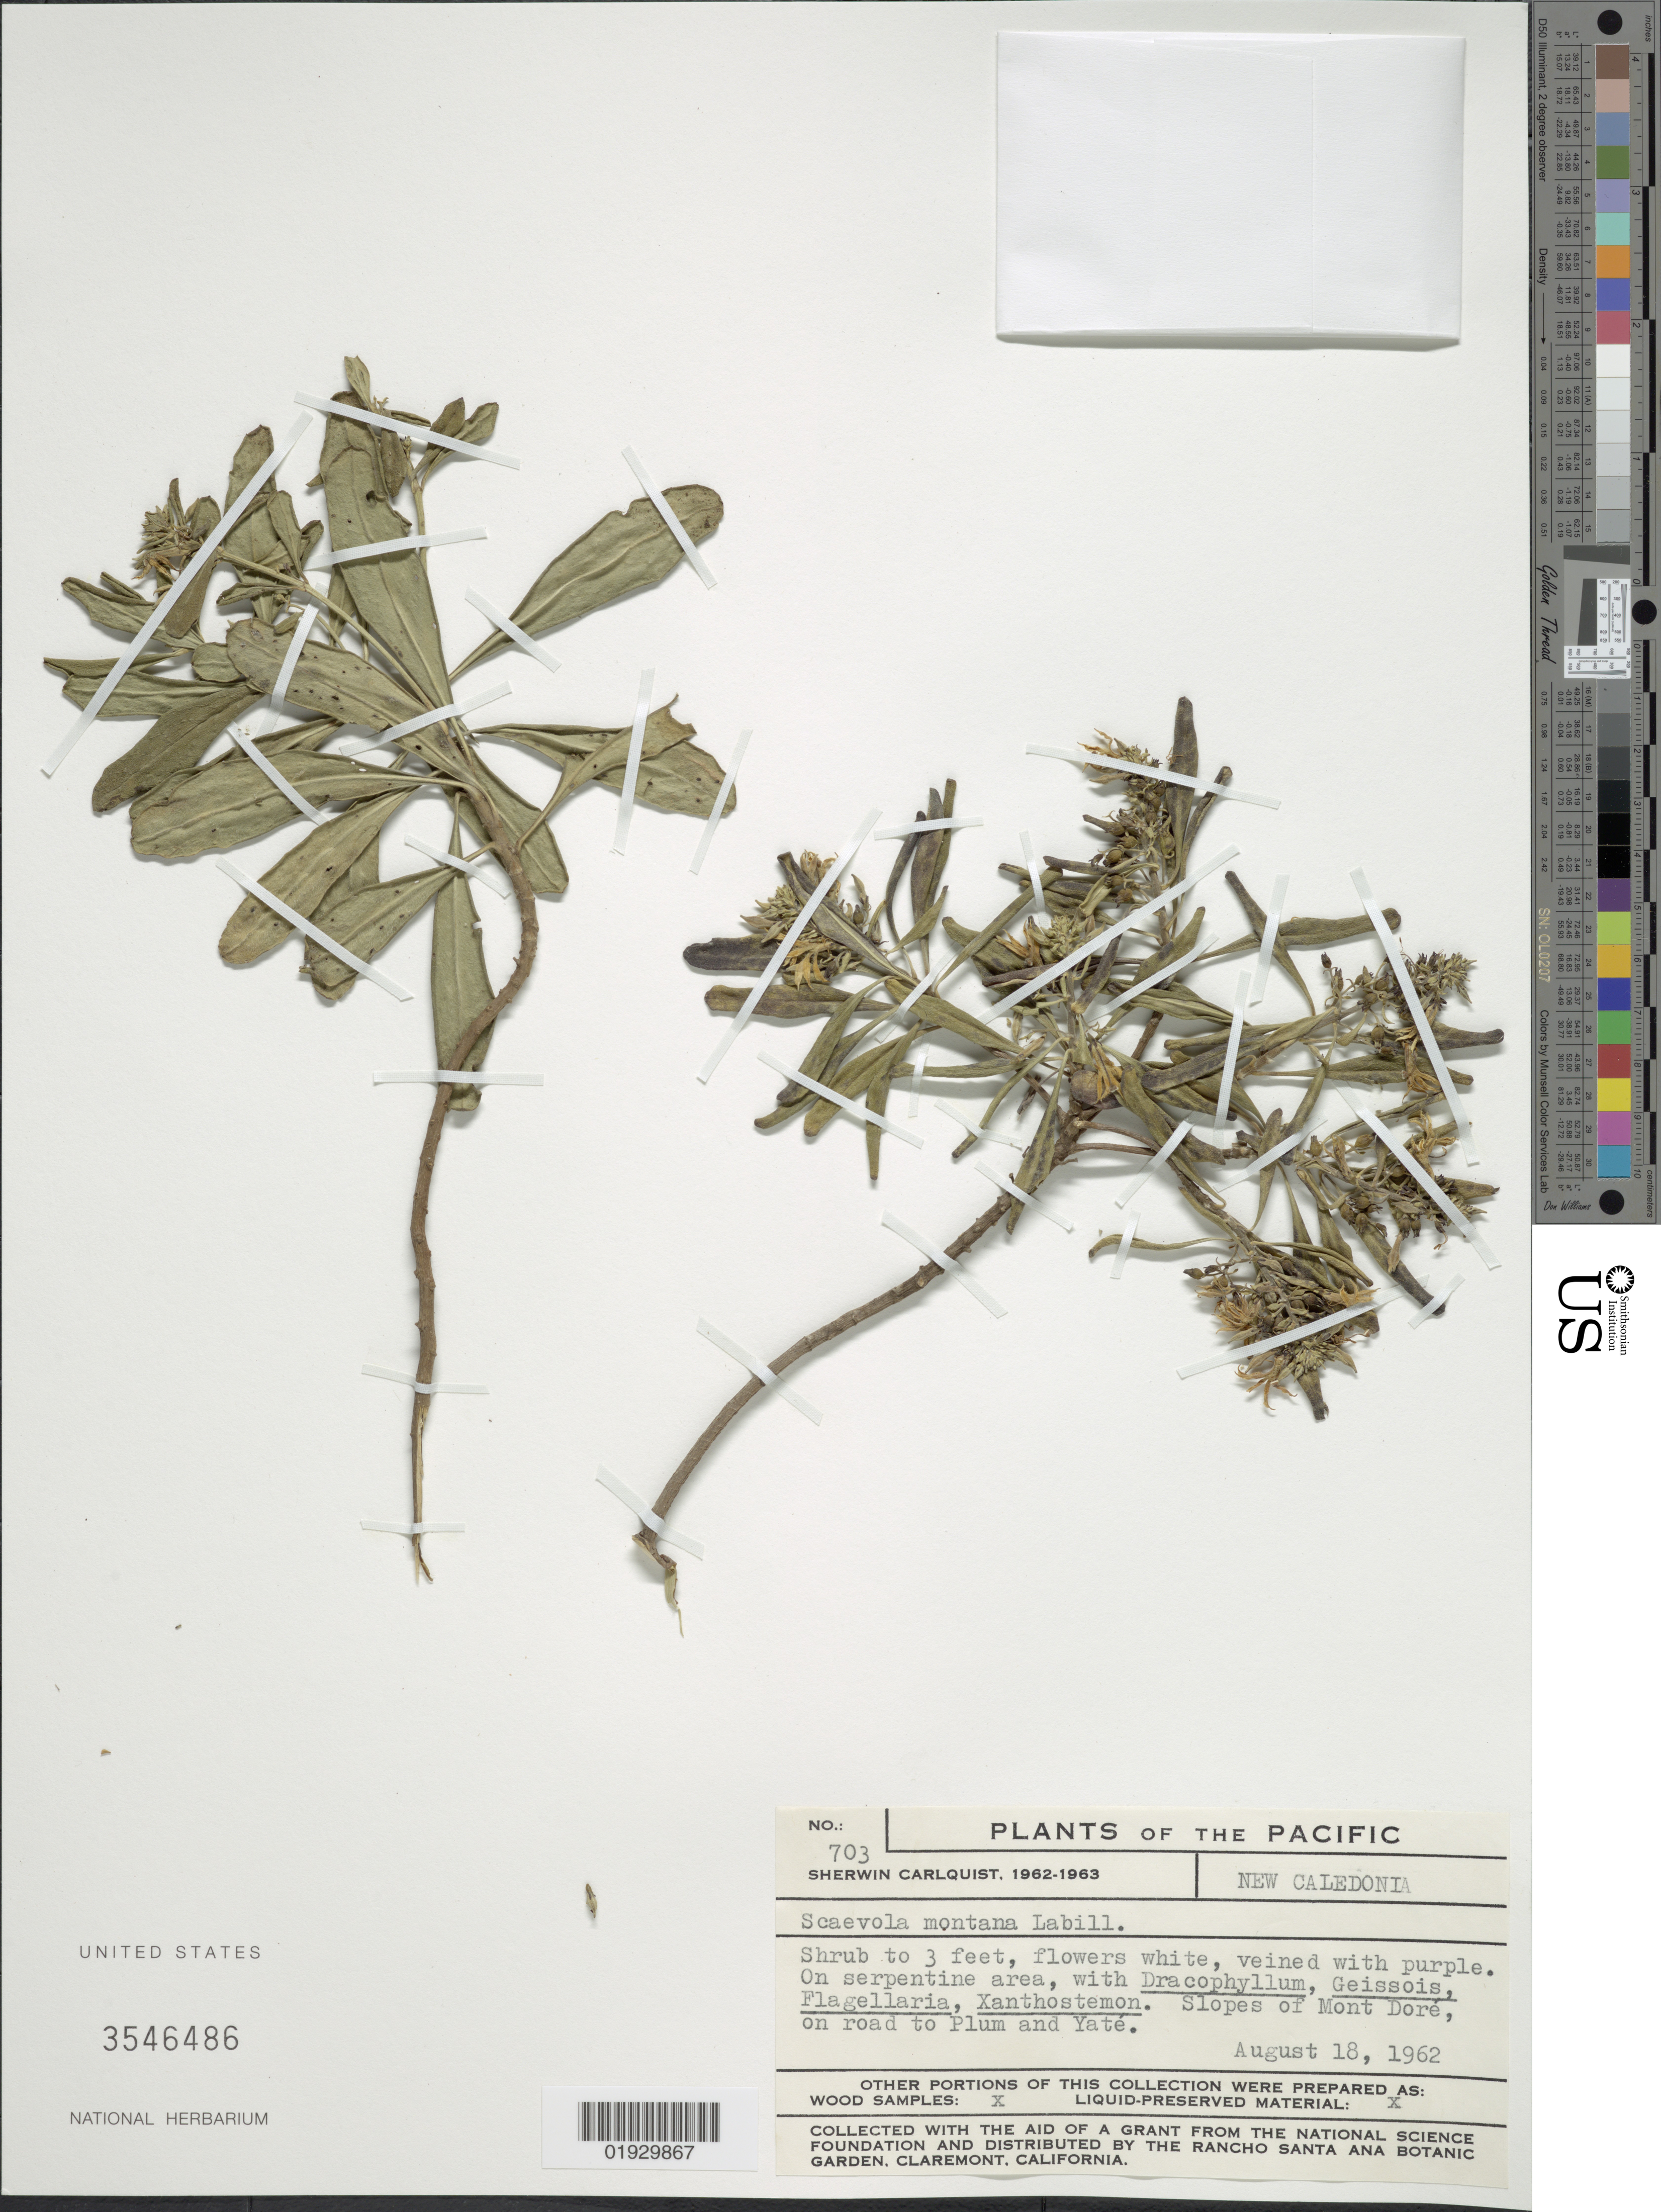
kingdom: Plantae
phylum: Tracheophyta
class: Magnoliopsida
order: Asterales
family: Goodeniaceae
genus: Scaevola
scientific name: Scaevola montana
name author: Labill.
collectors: S. Carlquist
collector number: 703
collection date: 1962-08-18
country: New Caledonia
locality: Slopes of Mont Doré, on road to Plum and Yaté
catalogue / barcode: US 3546486